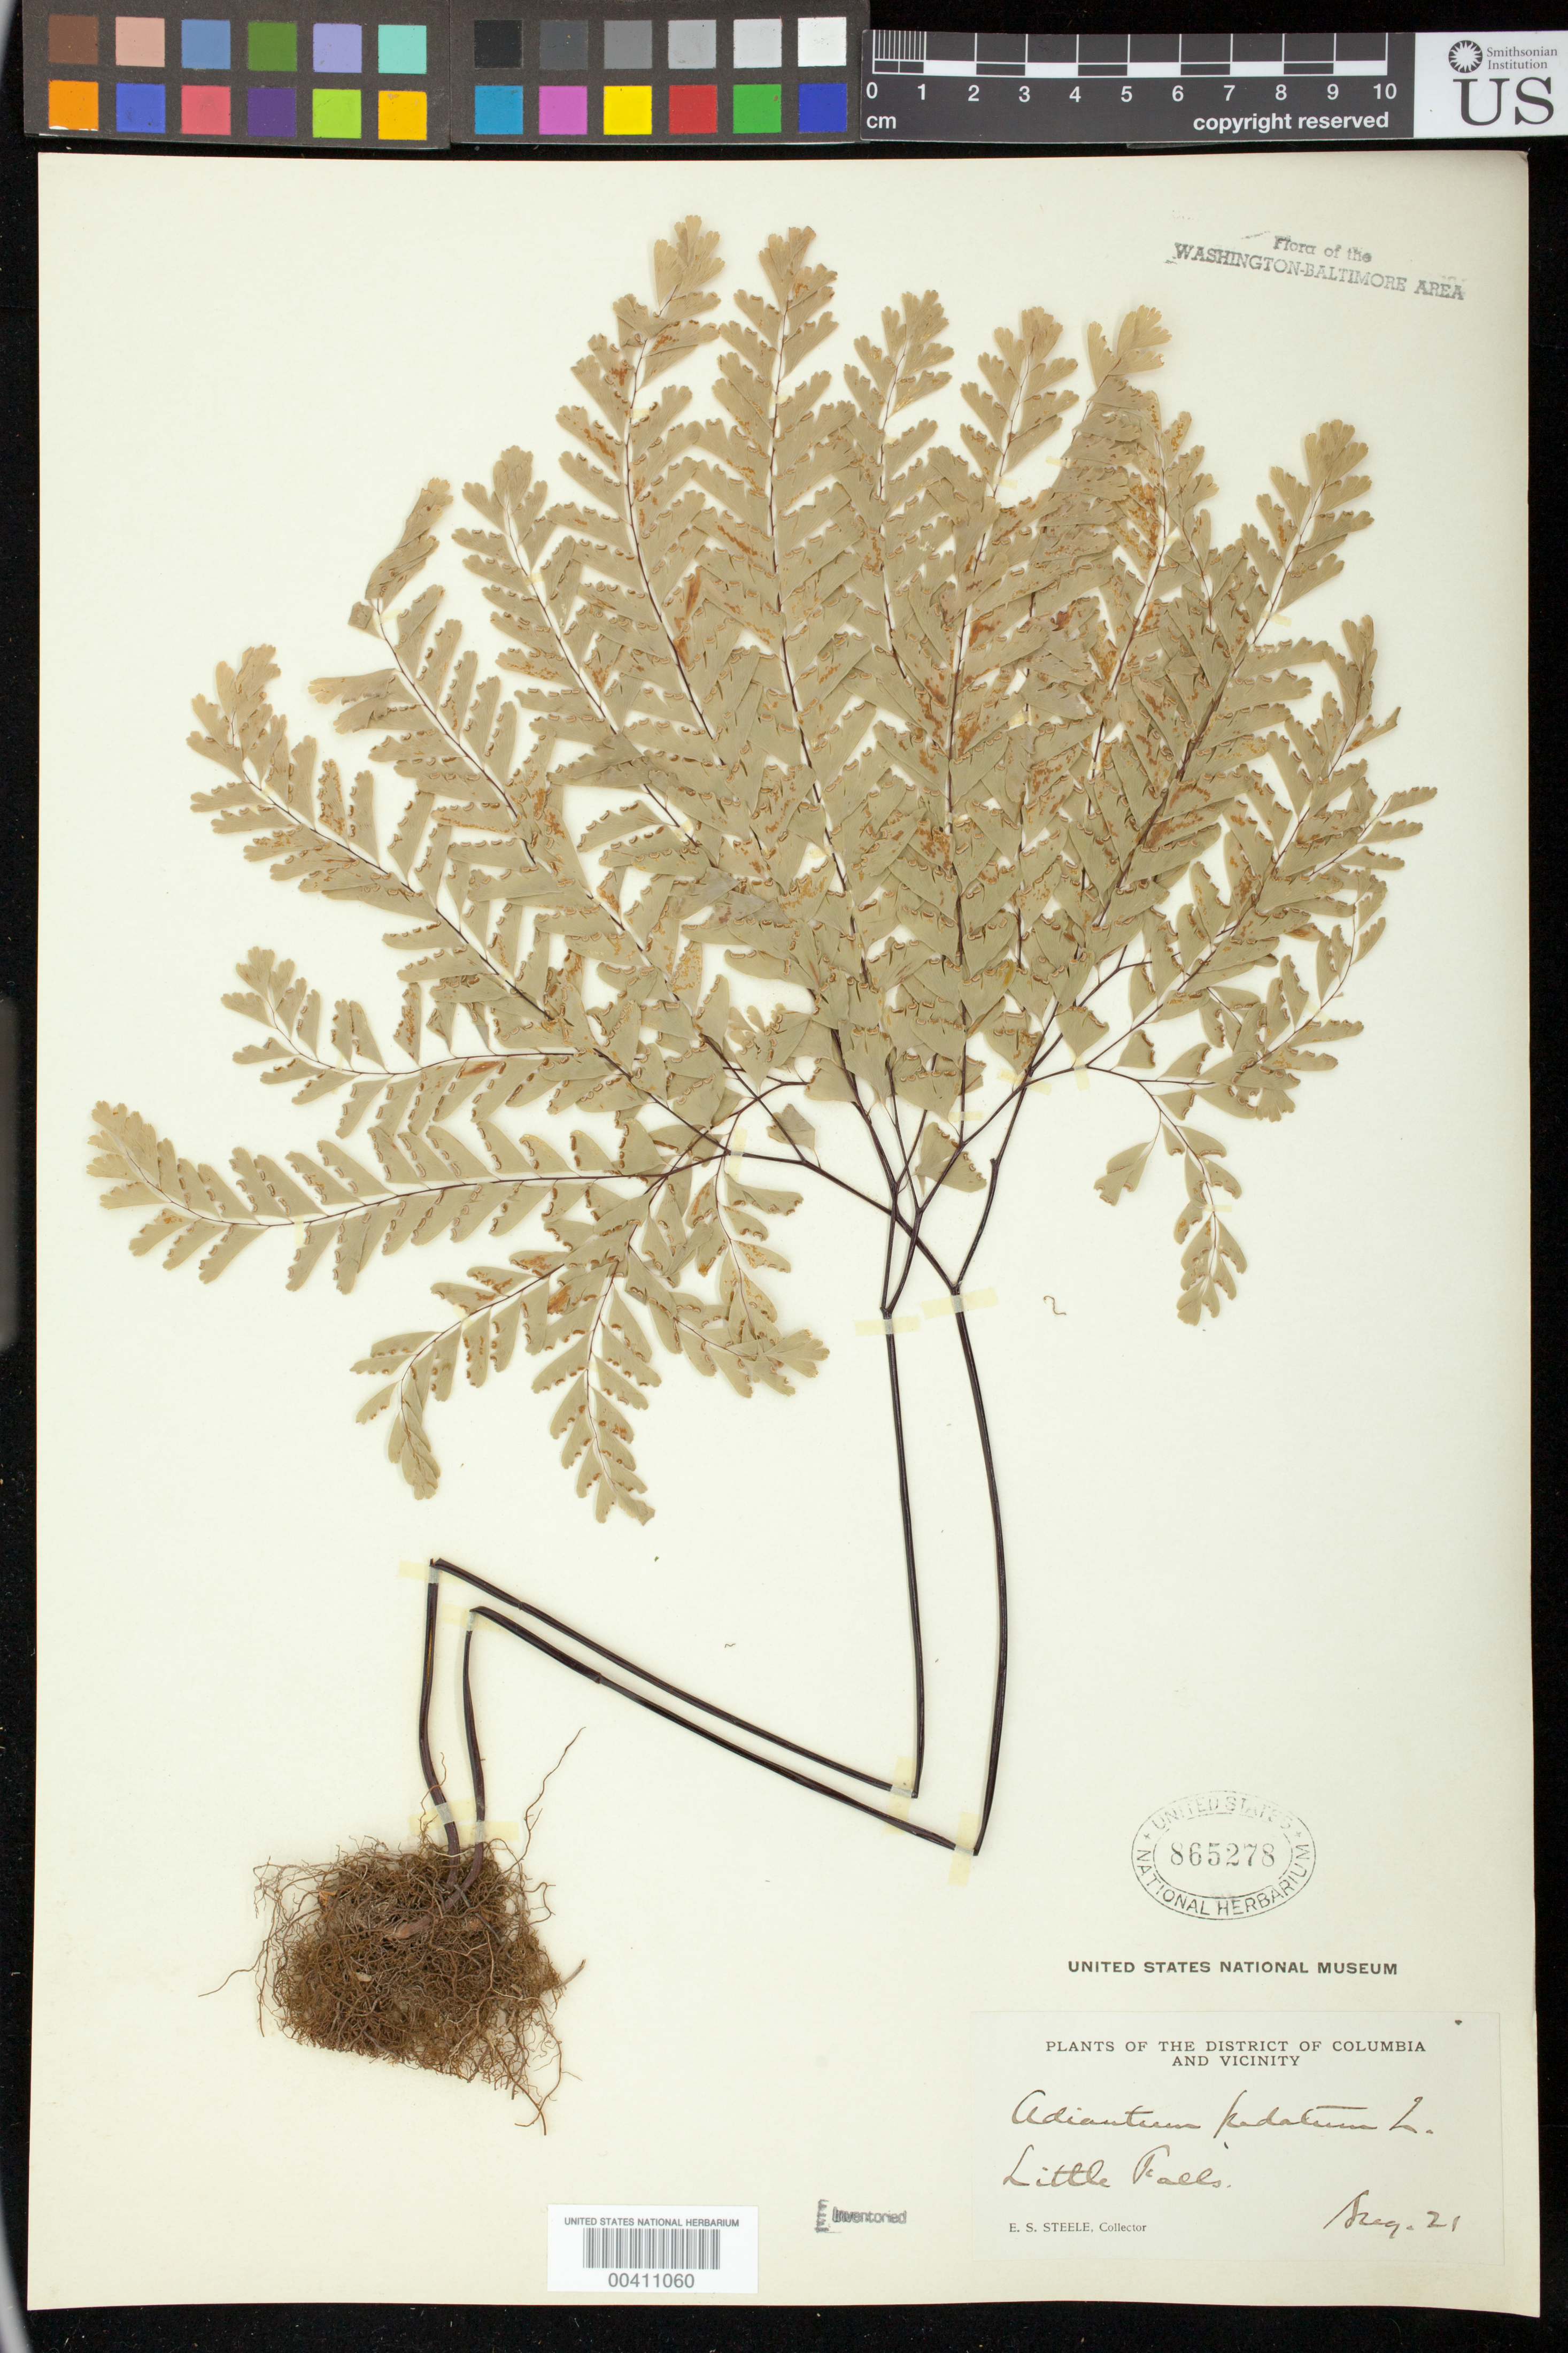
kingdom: Plantae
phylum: Tracheophyta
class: Polypodiopsida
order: Polypodiales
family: Pteridaceae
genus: Adiantum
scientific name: Adiantum pedatum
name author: L.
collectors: E. Steele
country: United States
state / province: Maryland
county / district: Anne Arundel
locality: Little Falls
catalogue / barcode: US 865278